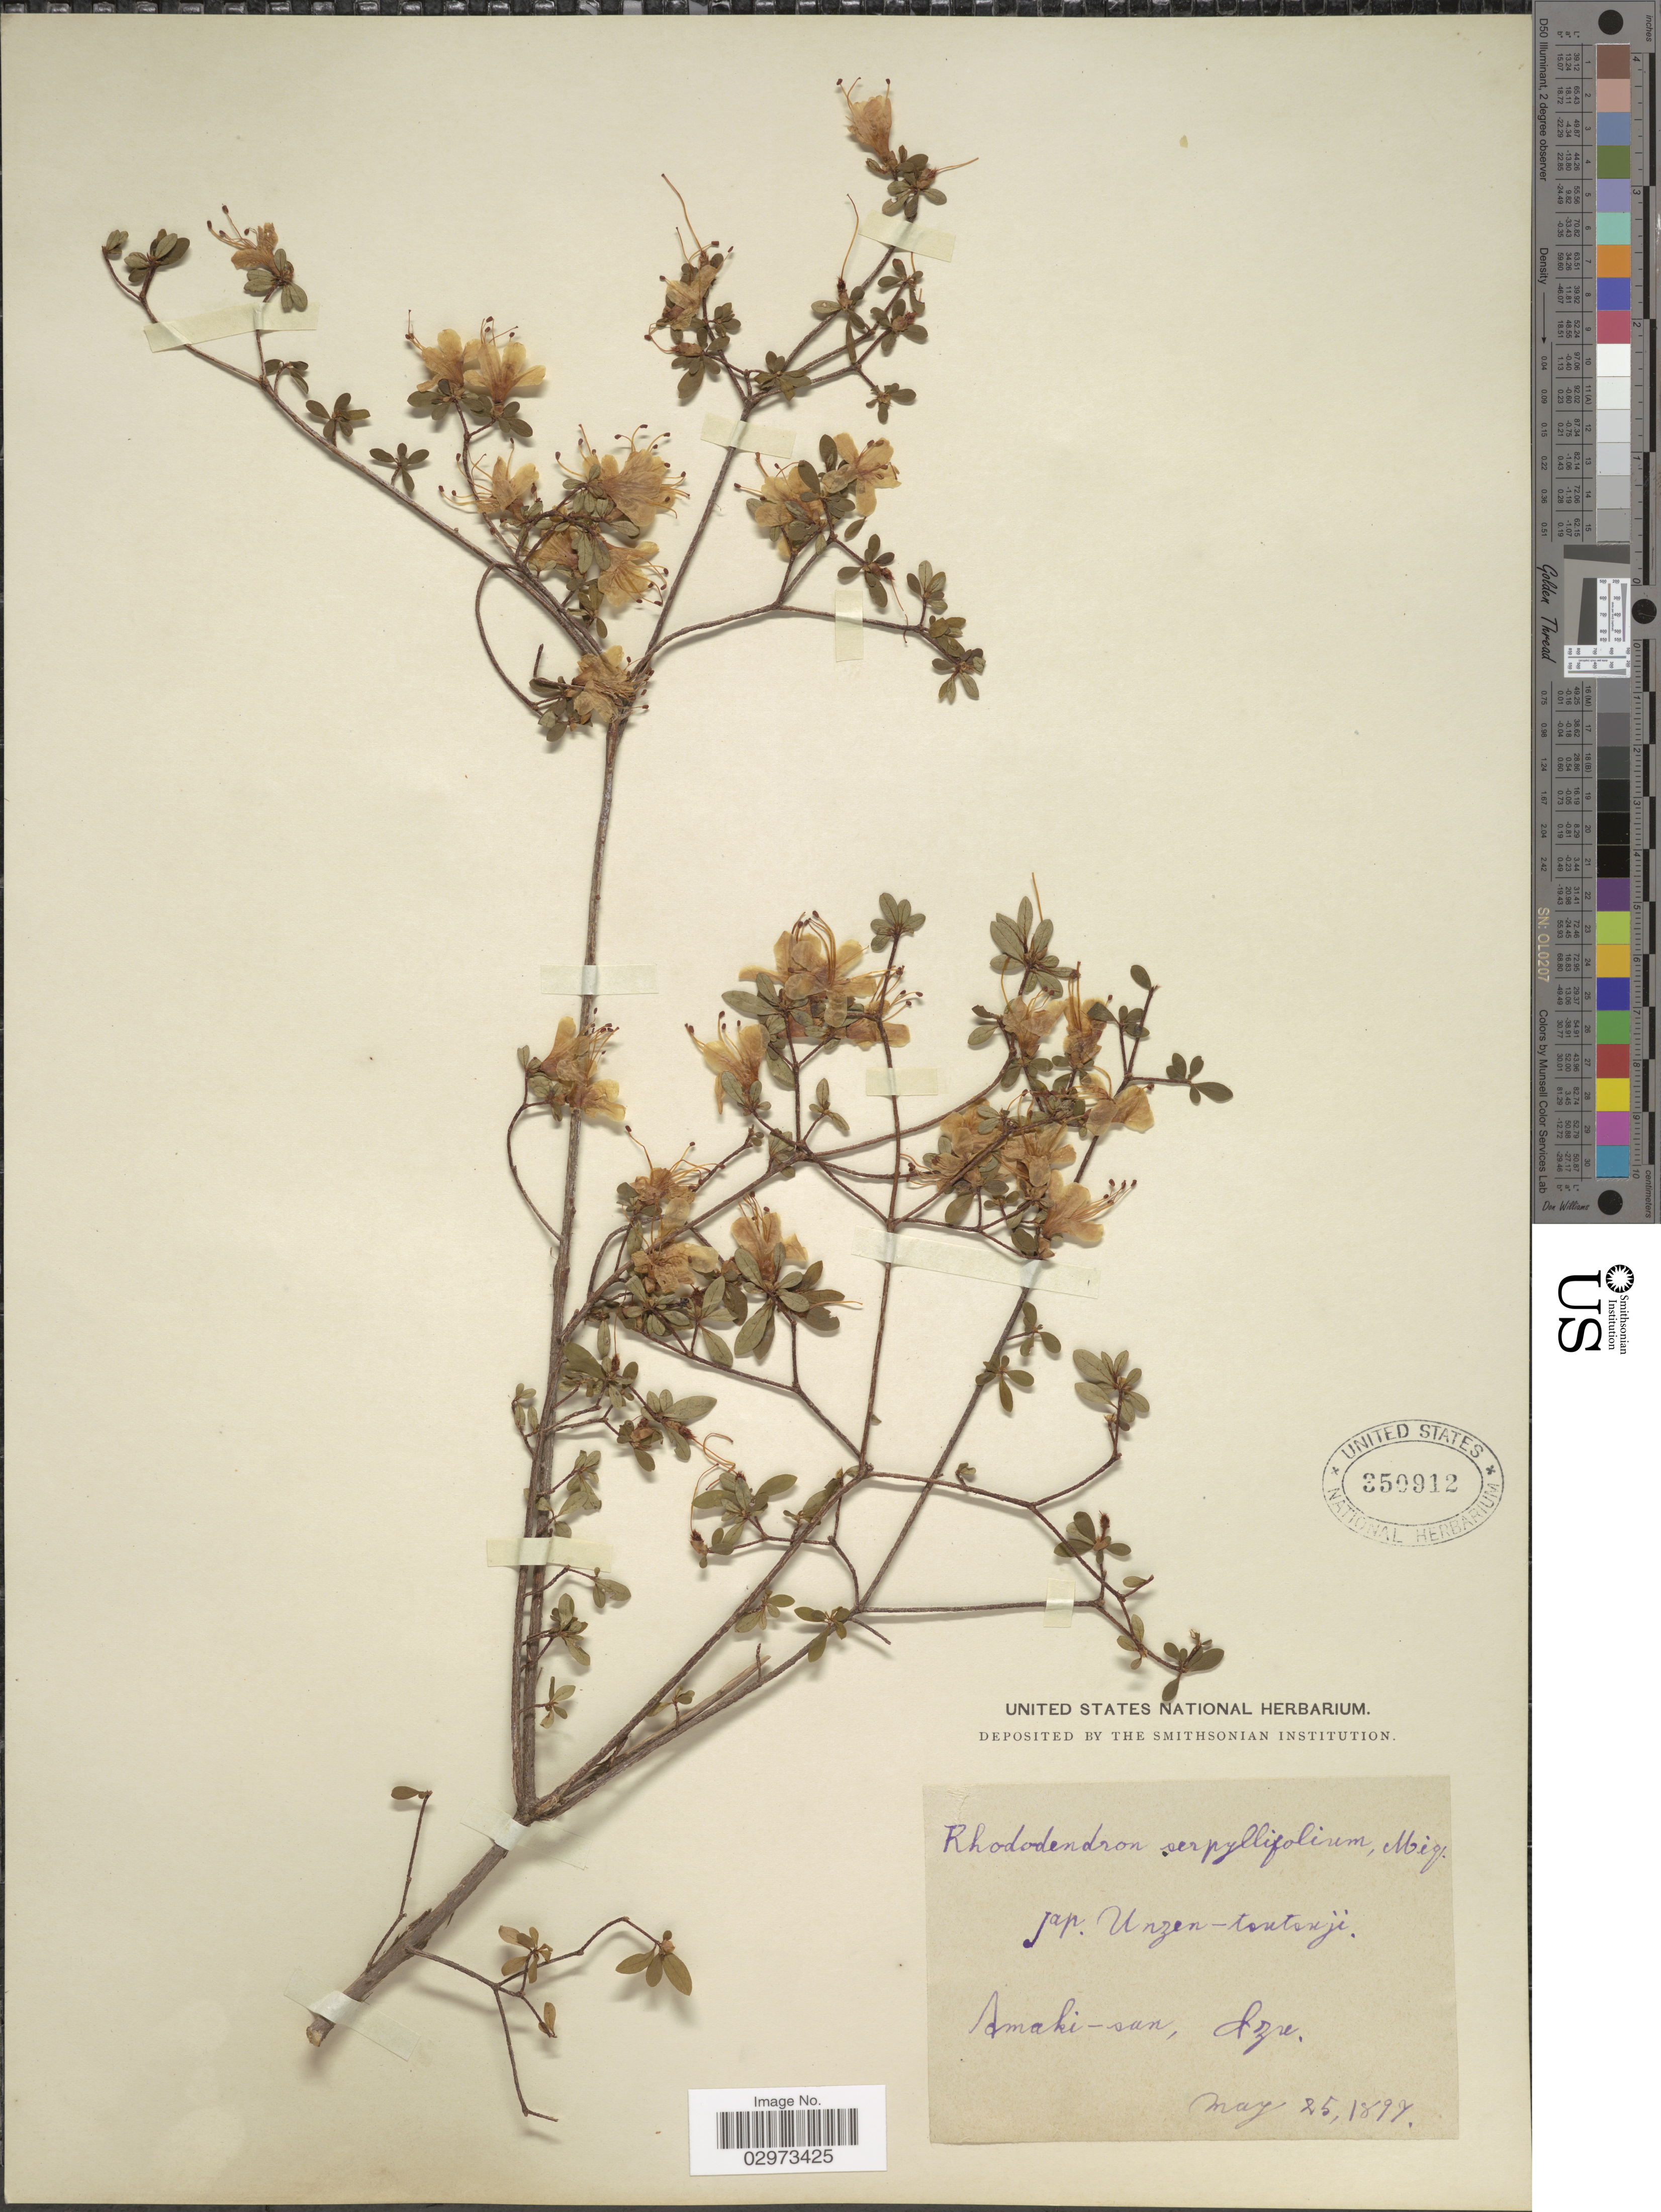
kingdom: Plantae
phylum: Tracheophyta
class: Magnoliopsida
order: Ericales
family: Ericaceae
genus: Rhododendron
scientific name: Rhododendron serpyllifolium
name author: Miq.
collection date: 1897-05-25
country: Japan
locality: Amaki-san, Izu.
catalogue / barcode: US 350912